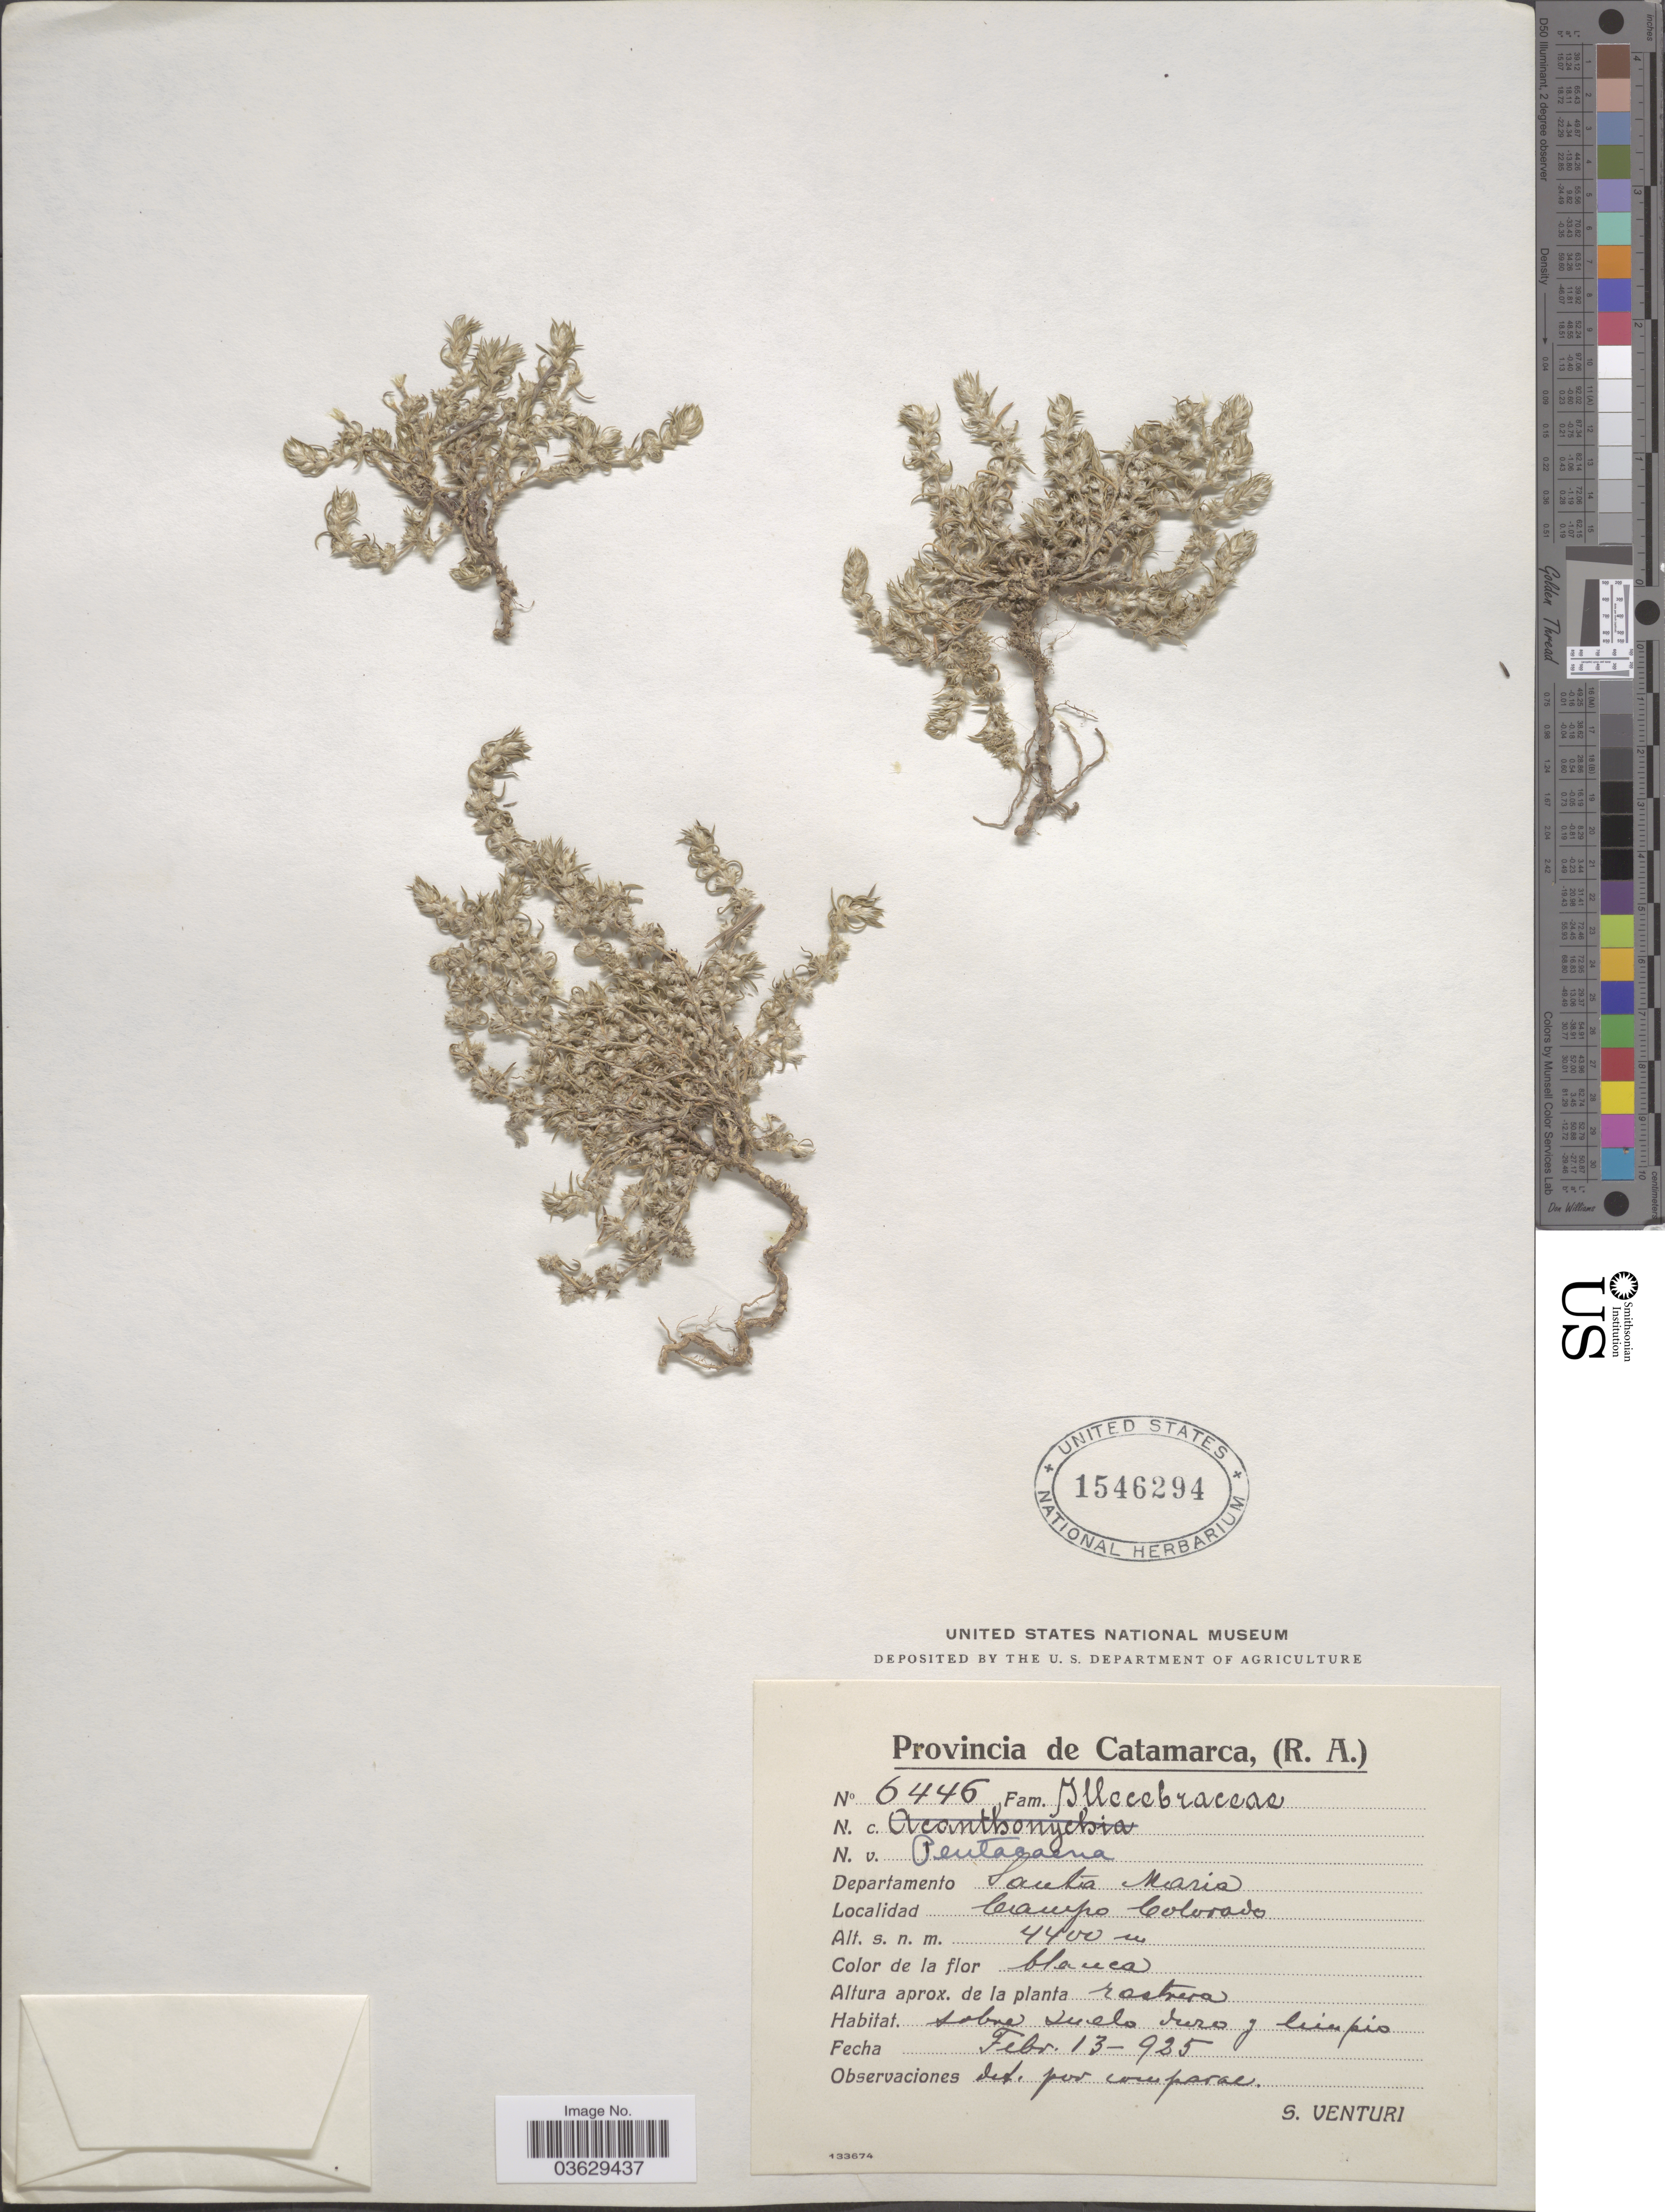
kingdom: Plantae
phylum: Tracheophyta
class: Magnoliopsida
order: Caryophyllales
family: Caryophyllaceae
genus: Cardionema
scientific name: Cardionema ramosissimum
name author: (Weinm.) A. Nelson & J.F. Macbr.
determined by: U.S. National Herbarium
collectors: S. Venturi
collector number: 6446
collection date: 1925-02-13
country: Argentina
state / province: Catamarca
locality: Departamento Santa Maria. Campo Colorado.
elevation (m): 4400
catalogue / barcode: US 1546294